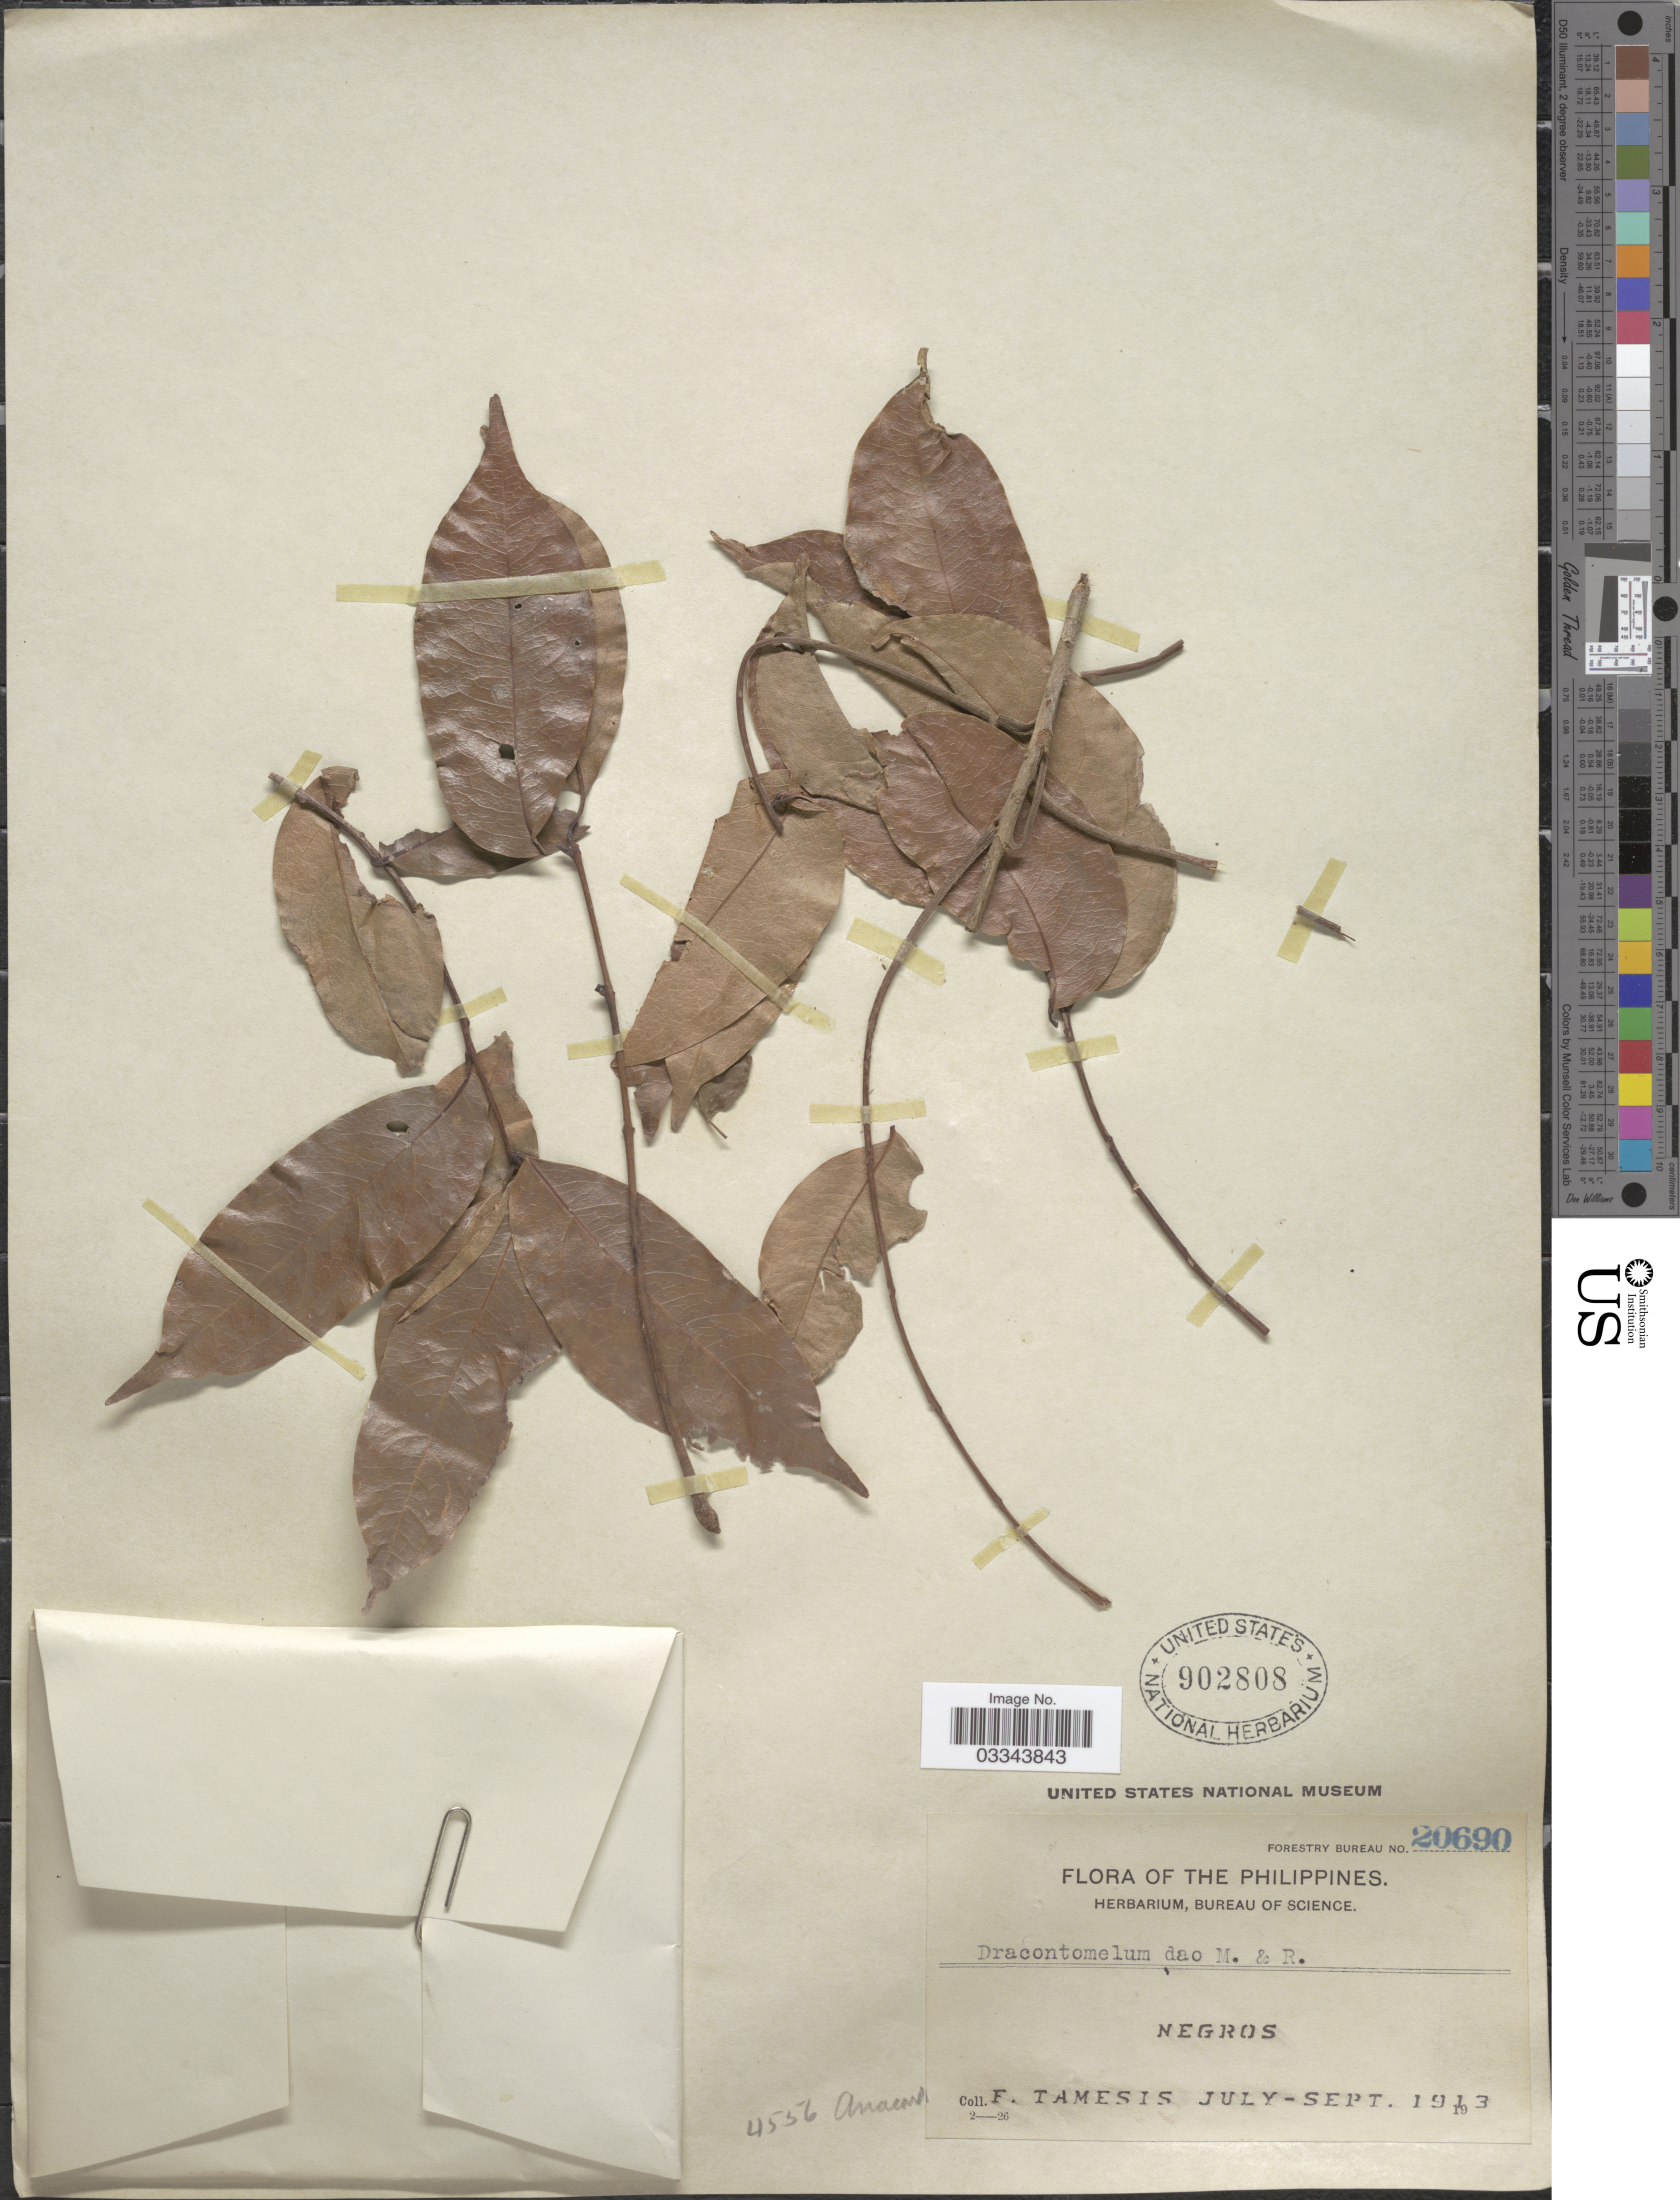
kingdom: Plantae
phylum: Tracheophyta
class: Magnoliopsida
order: Sapindales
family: Anacardiaceae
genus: Dracontomelon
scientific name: Dracontomelon dao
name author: (Blanco) Merr. & Rolfe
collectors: F. Tamesis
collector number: Forestry Bureau 20690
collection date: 1913-07/1913-09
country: Philippines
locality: Negros.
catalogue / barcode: US 902808